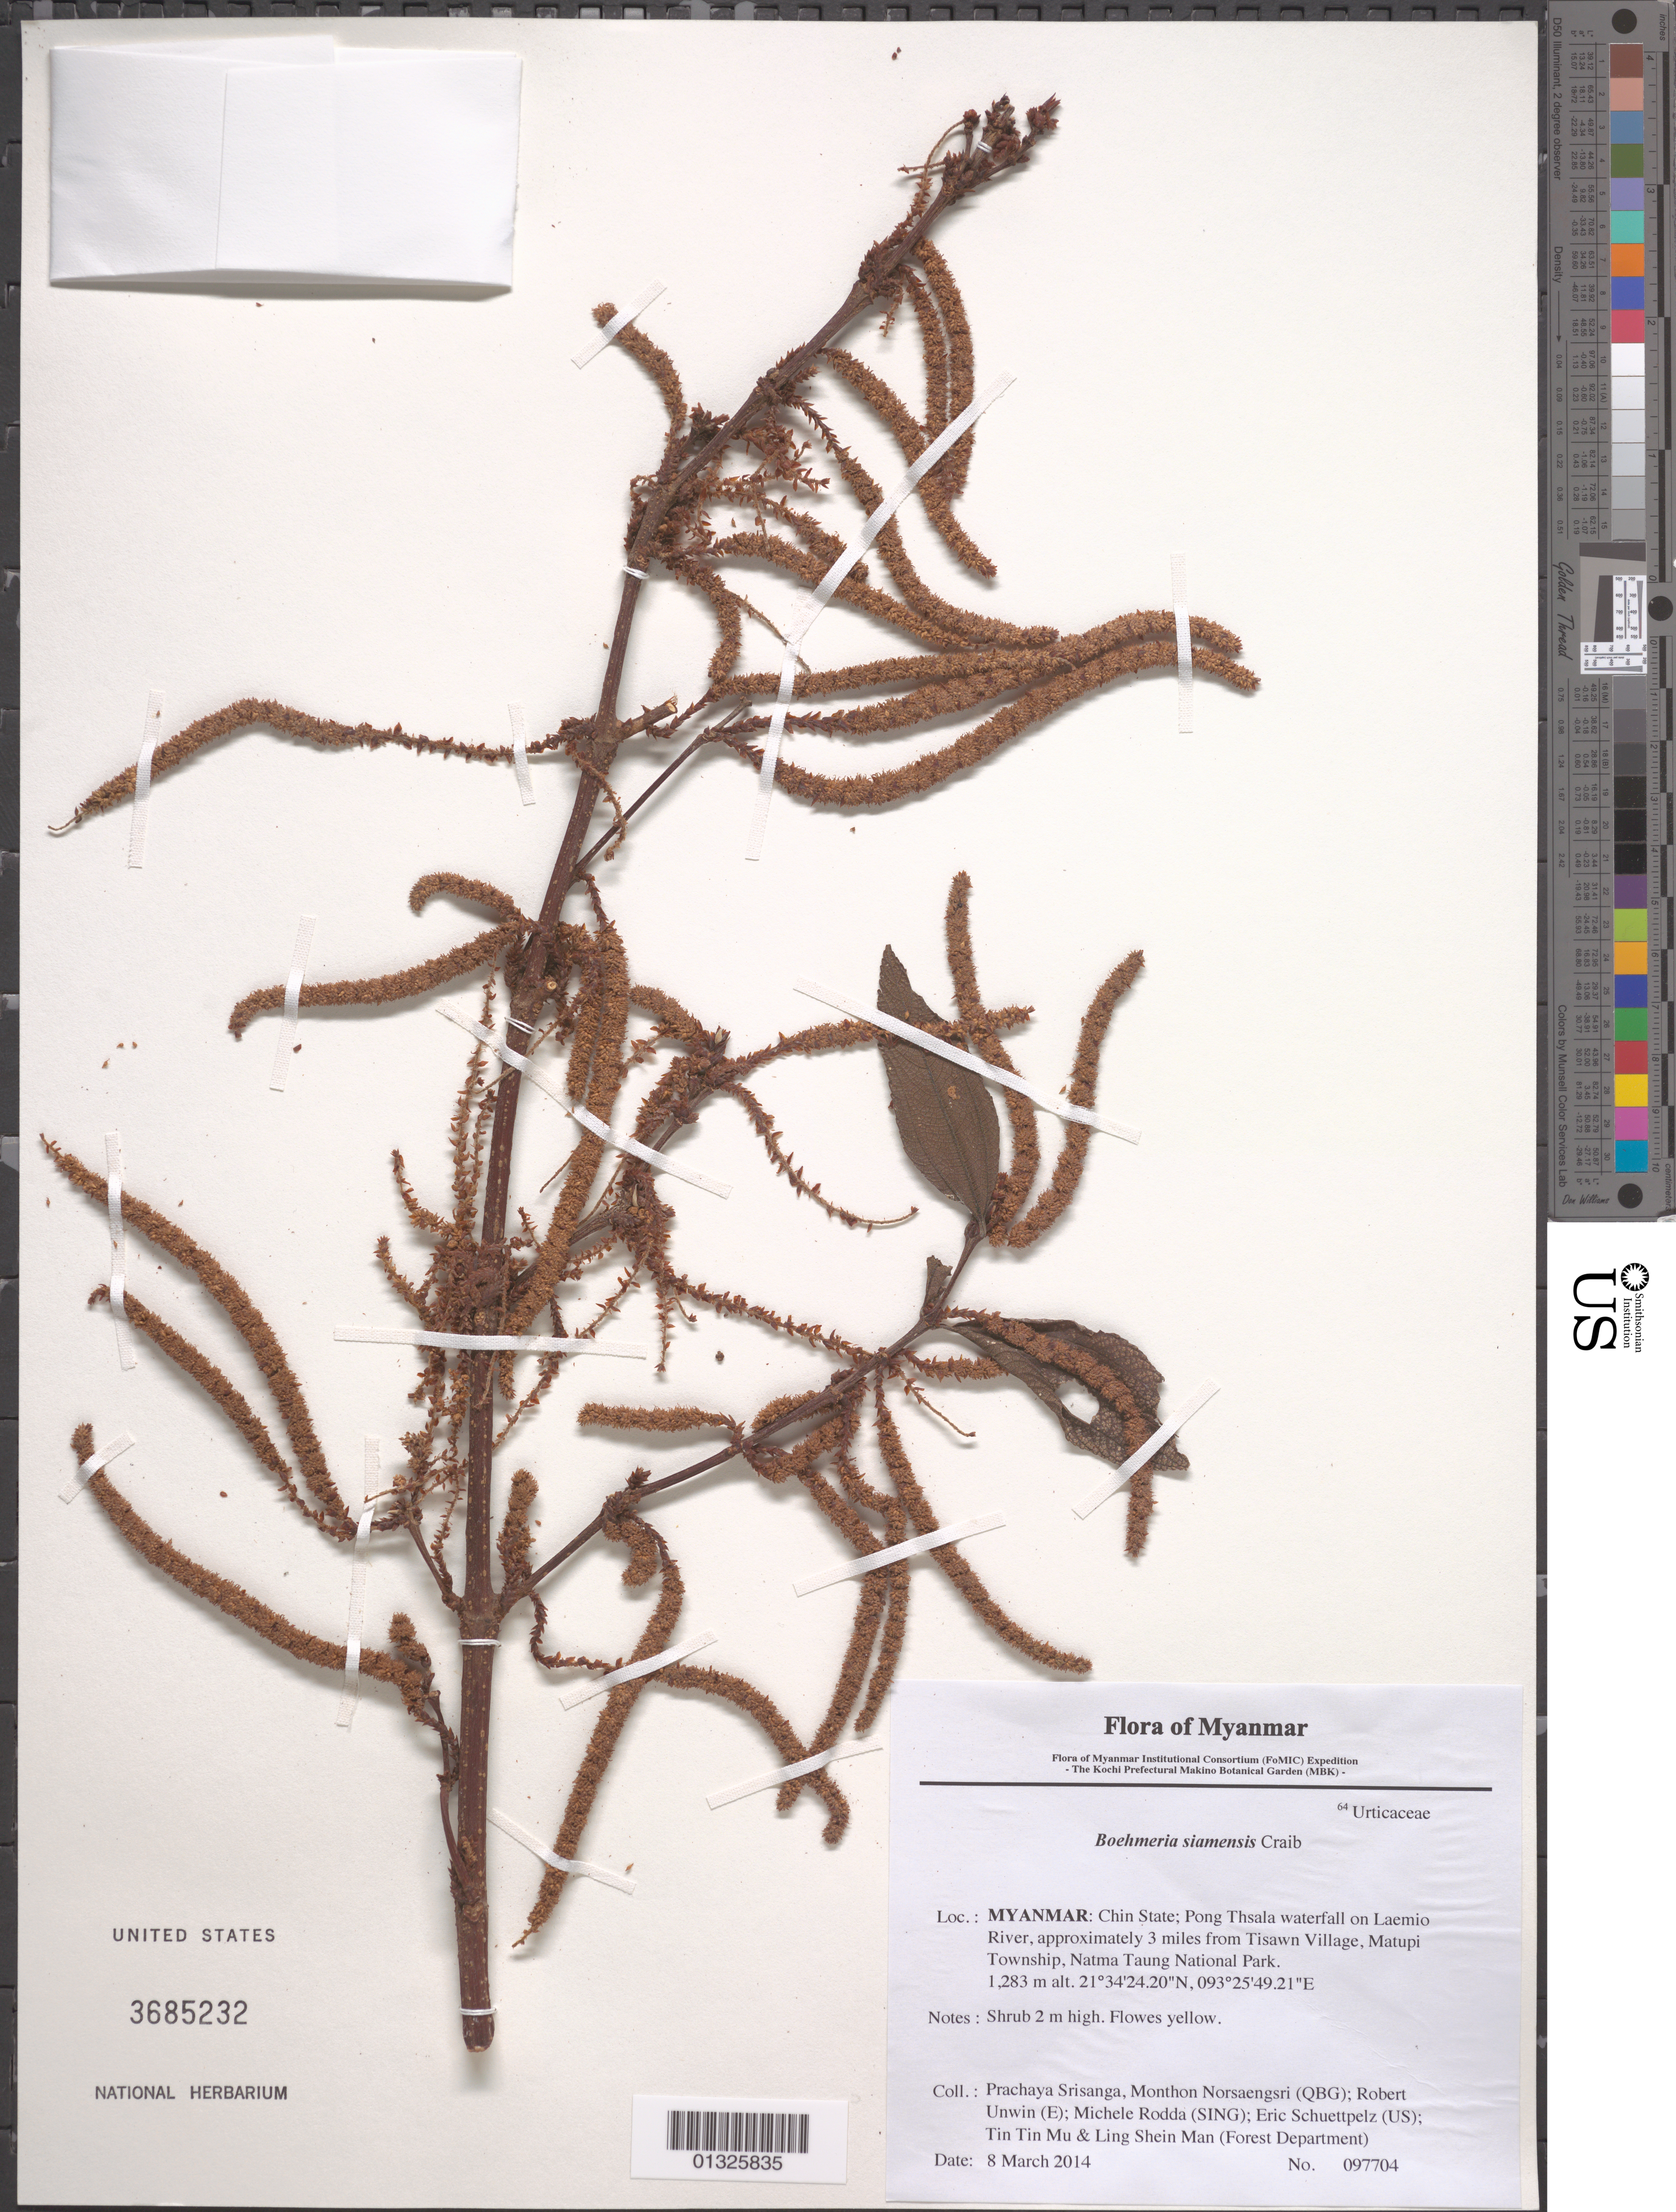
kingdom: Plantae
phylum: Tracheophyta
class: Magnoliopsida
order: Rosales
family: Urticaceae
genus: Boehmeria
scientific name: Boehmeria siamensis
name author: Craib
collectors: P. Srisanga, M. Norsaengsri, R. Unwin, M. Rodda, E. Schuettpelz, Tin Tin Mu & Ling Shein Man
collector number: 97704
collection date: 2014-03-08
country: Myanmar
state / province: Chin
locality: Pong Thsala waterfall on Laemio River, approximately 3 miles from Tisawn Village, Matupi Township, Natma Taung National Park.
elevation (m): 1283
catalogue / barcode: US 3685232